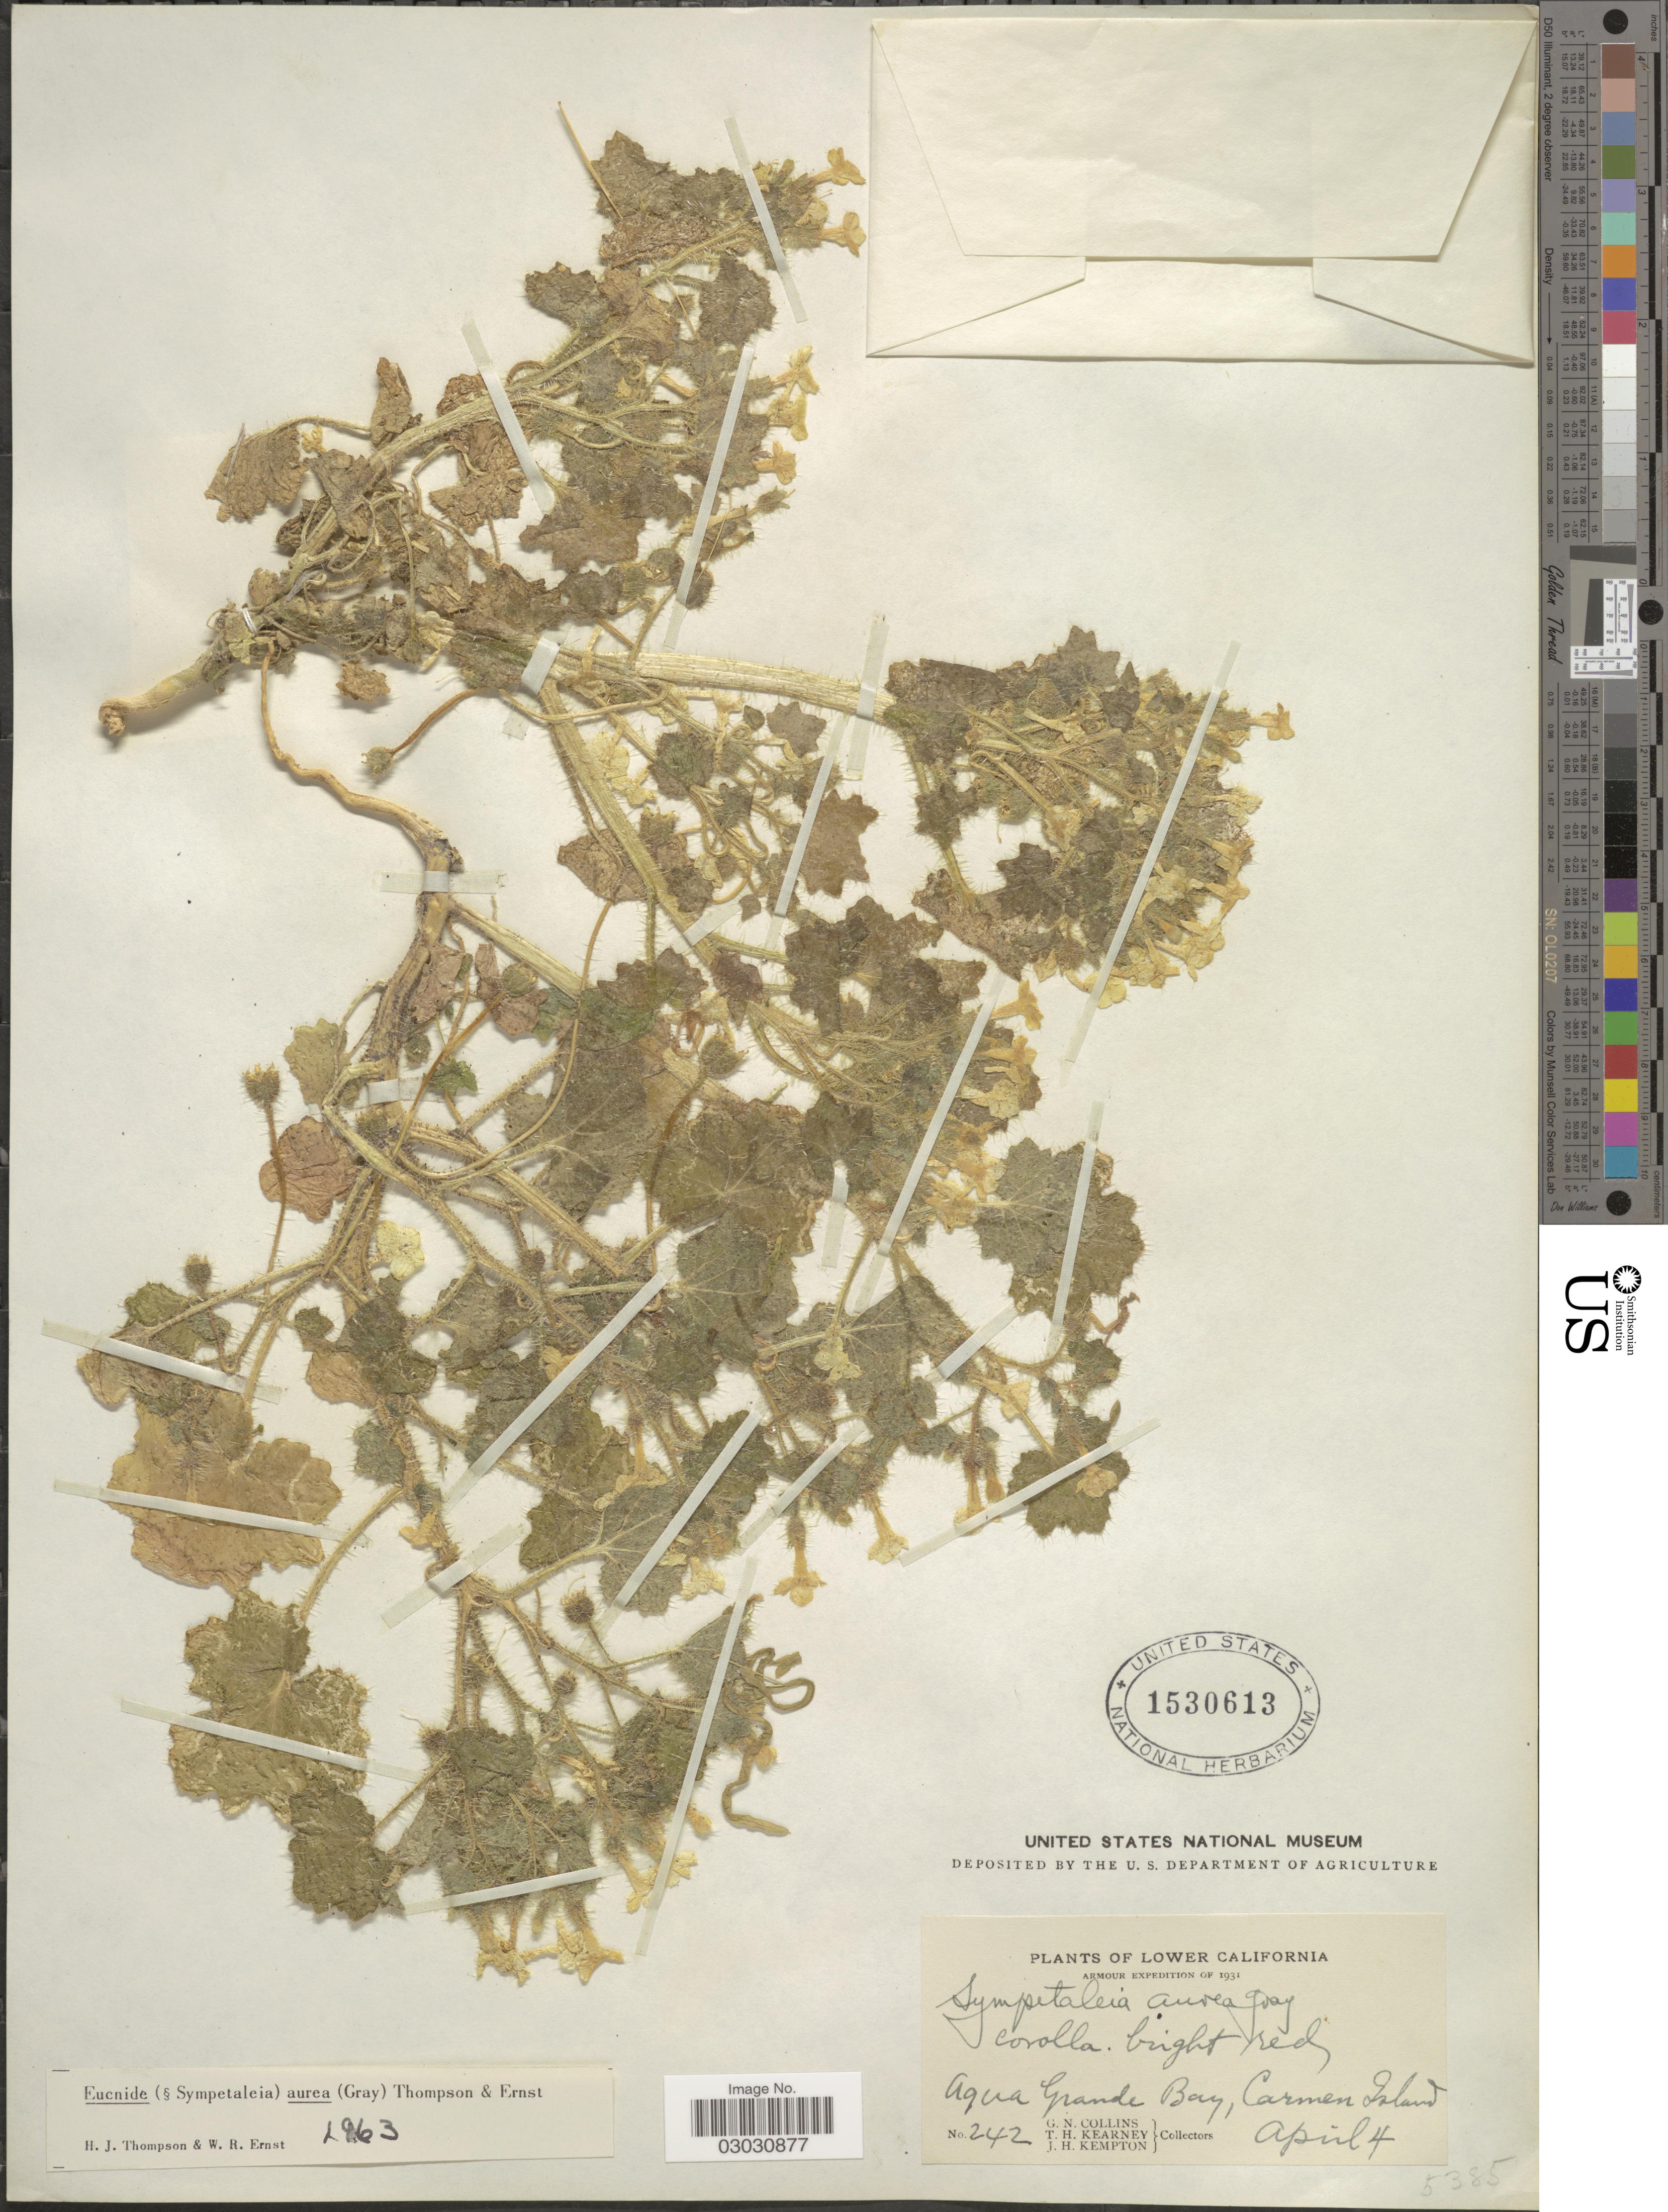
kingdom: Plantae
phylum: Tracheophyta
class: Magnoliopsida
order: Cornales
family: Loasaceae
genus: Eucnide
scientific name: Eucnide aurea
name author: (A. Gray) H.J. Thomps. & W.R. Ernst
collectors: G. Collins, T. H. Kearney & J. H. Kempton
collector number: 242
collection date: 1931-04-04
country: Mexico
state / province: Baja California Sur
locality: Lower California. Aqua Grande Bay, Carmen Island.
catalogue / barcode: US 1530613